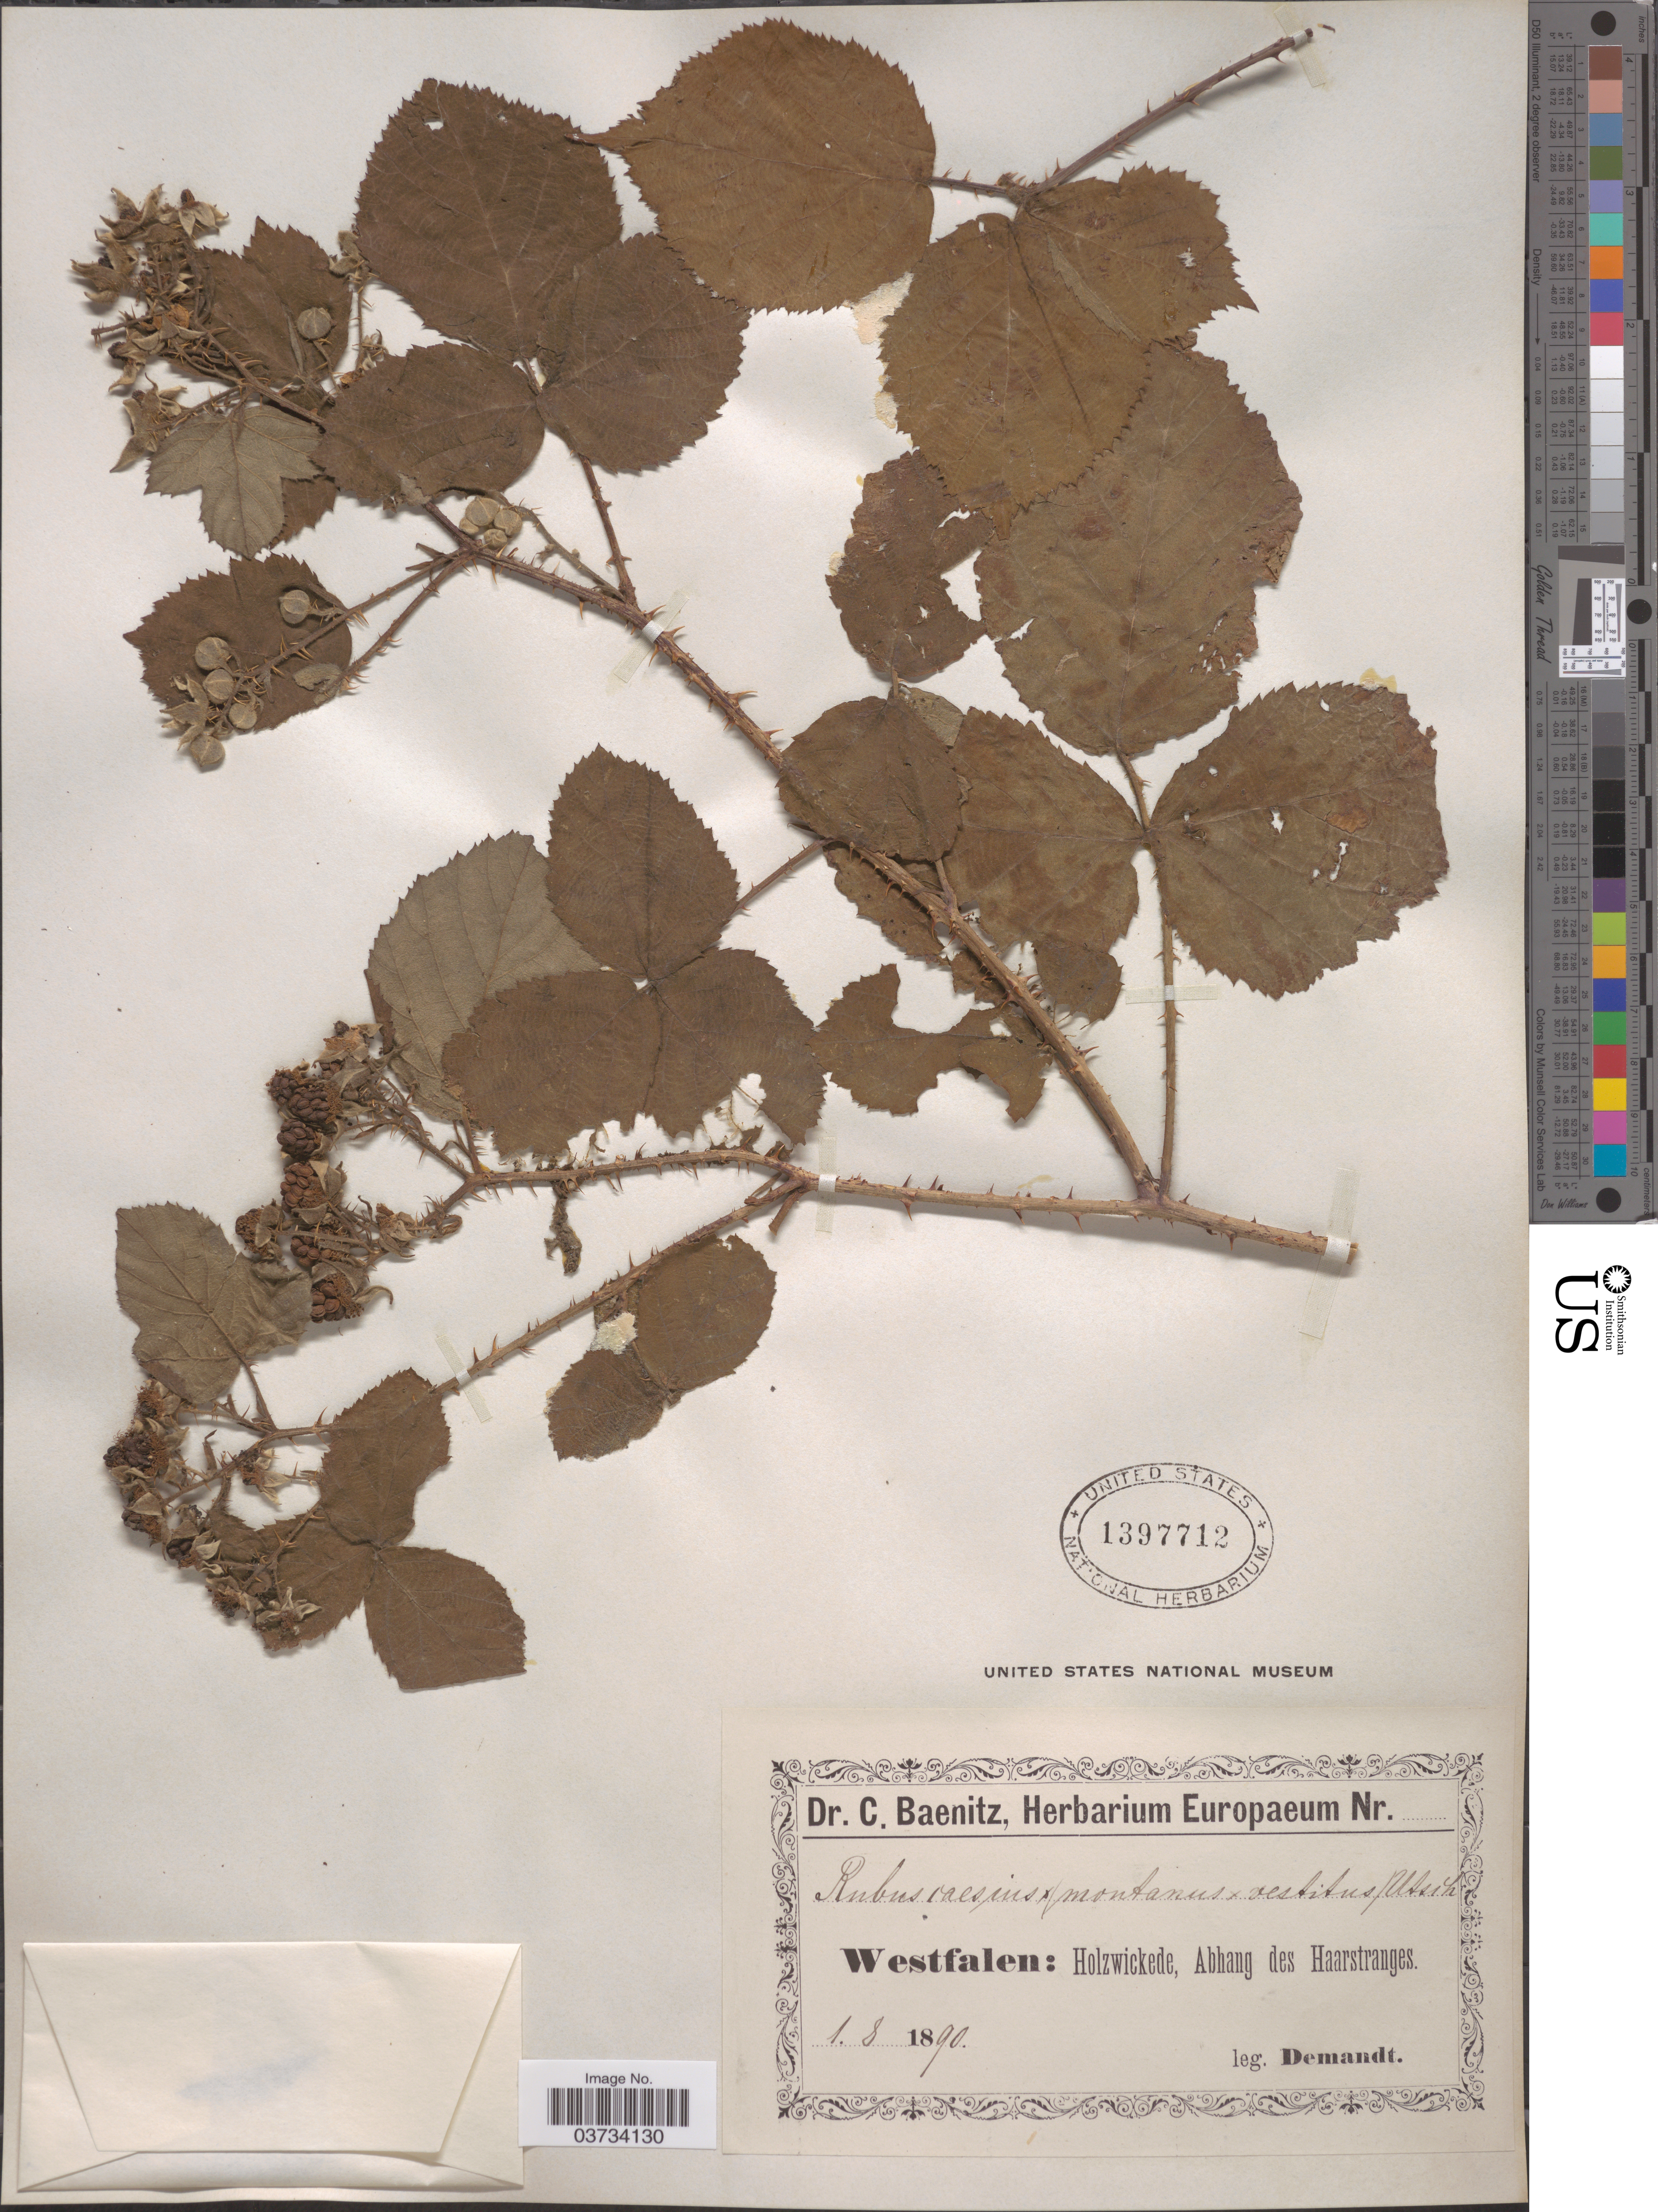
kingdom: Plantae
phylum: Tracheophyta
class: Magnoliopsida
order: Rosales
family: Rosaceae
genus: Rubus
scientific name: Rubus caesius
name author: L.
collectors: -. Demandt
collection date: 1890-08-01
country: Germany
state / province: Nordrhein-Westfalen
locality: Westfalen: Holzwickede, Abhang des Haarstranges.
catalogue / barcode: US 1397712